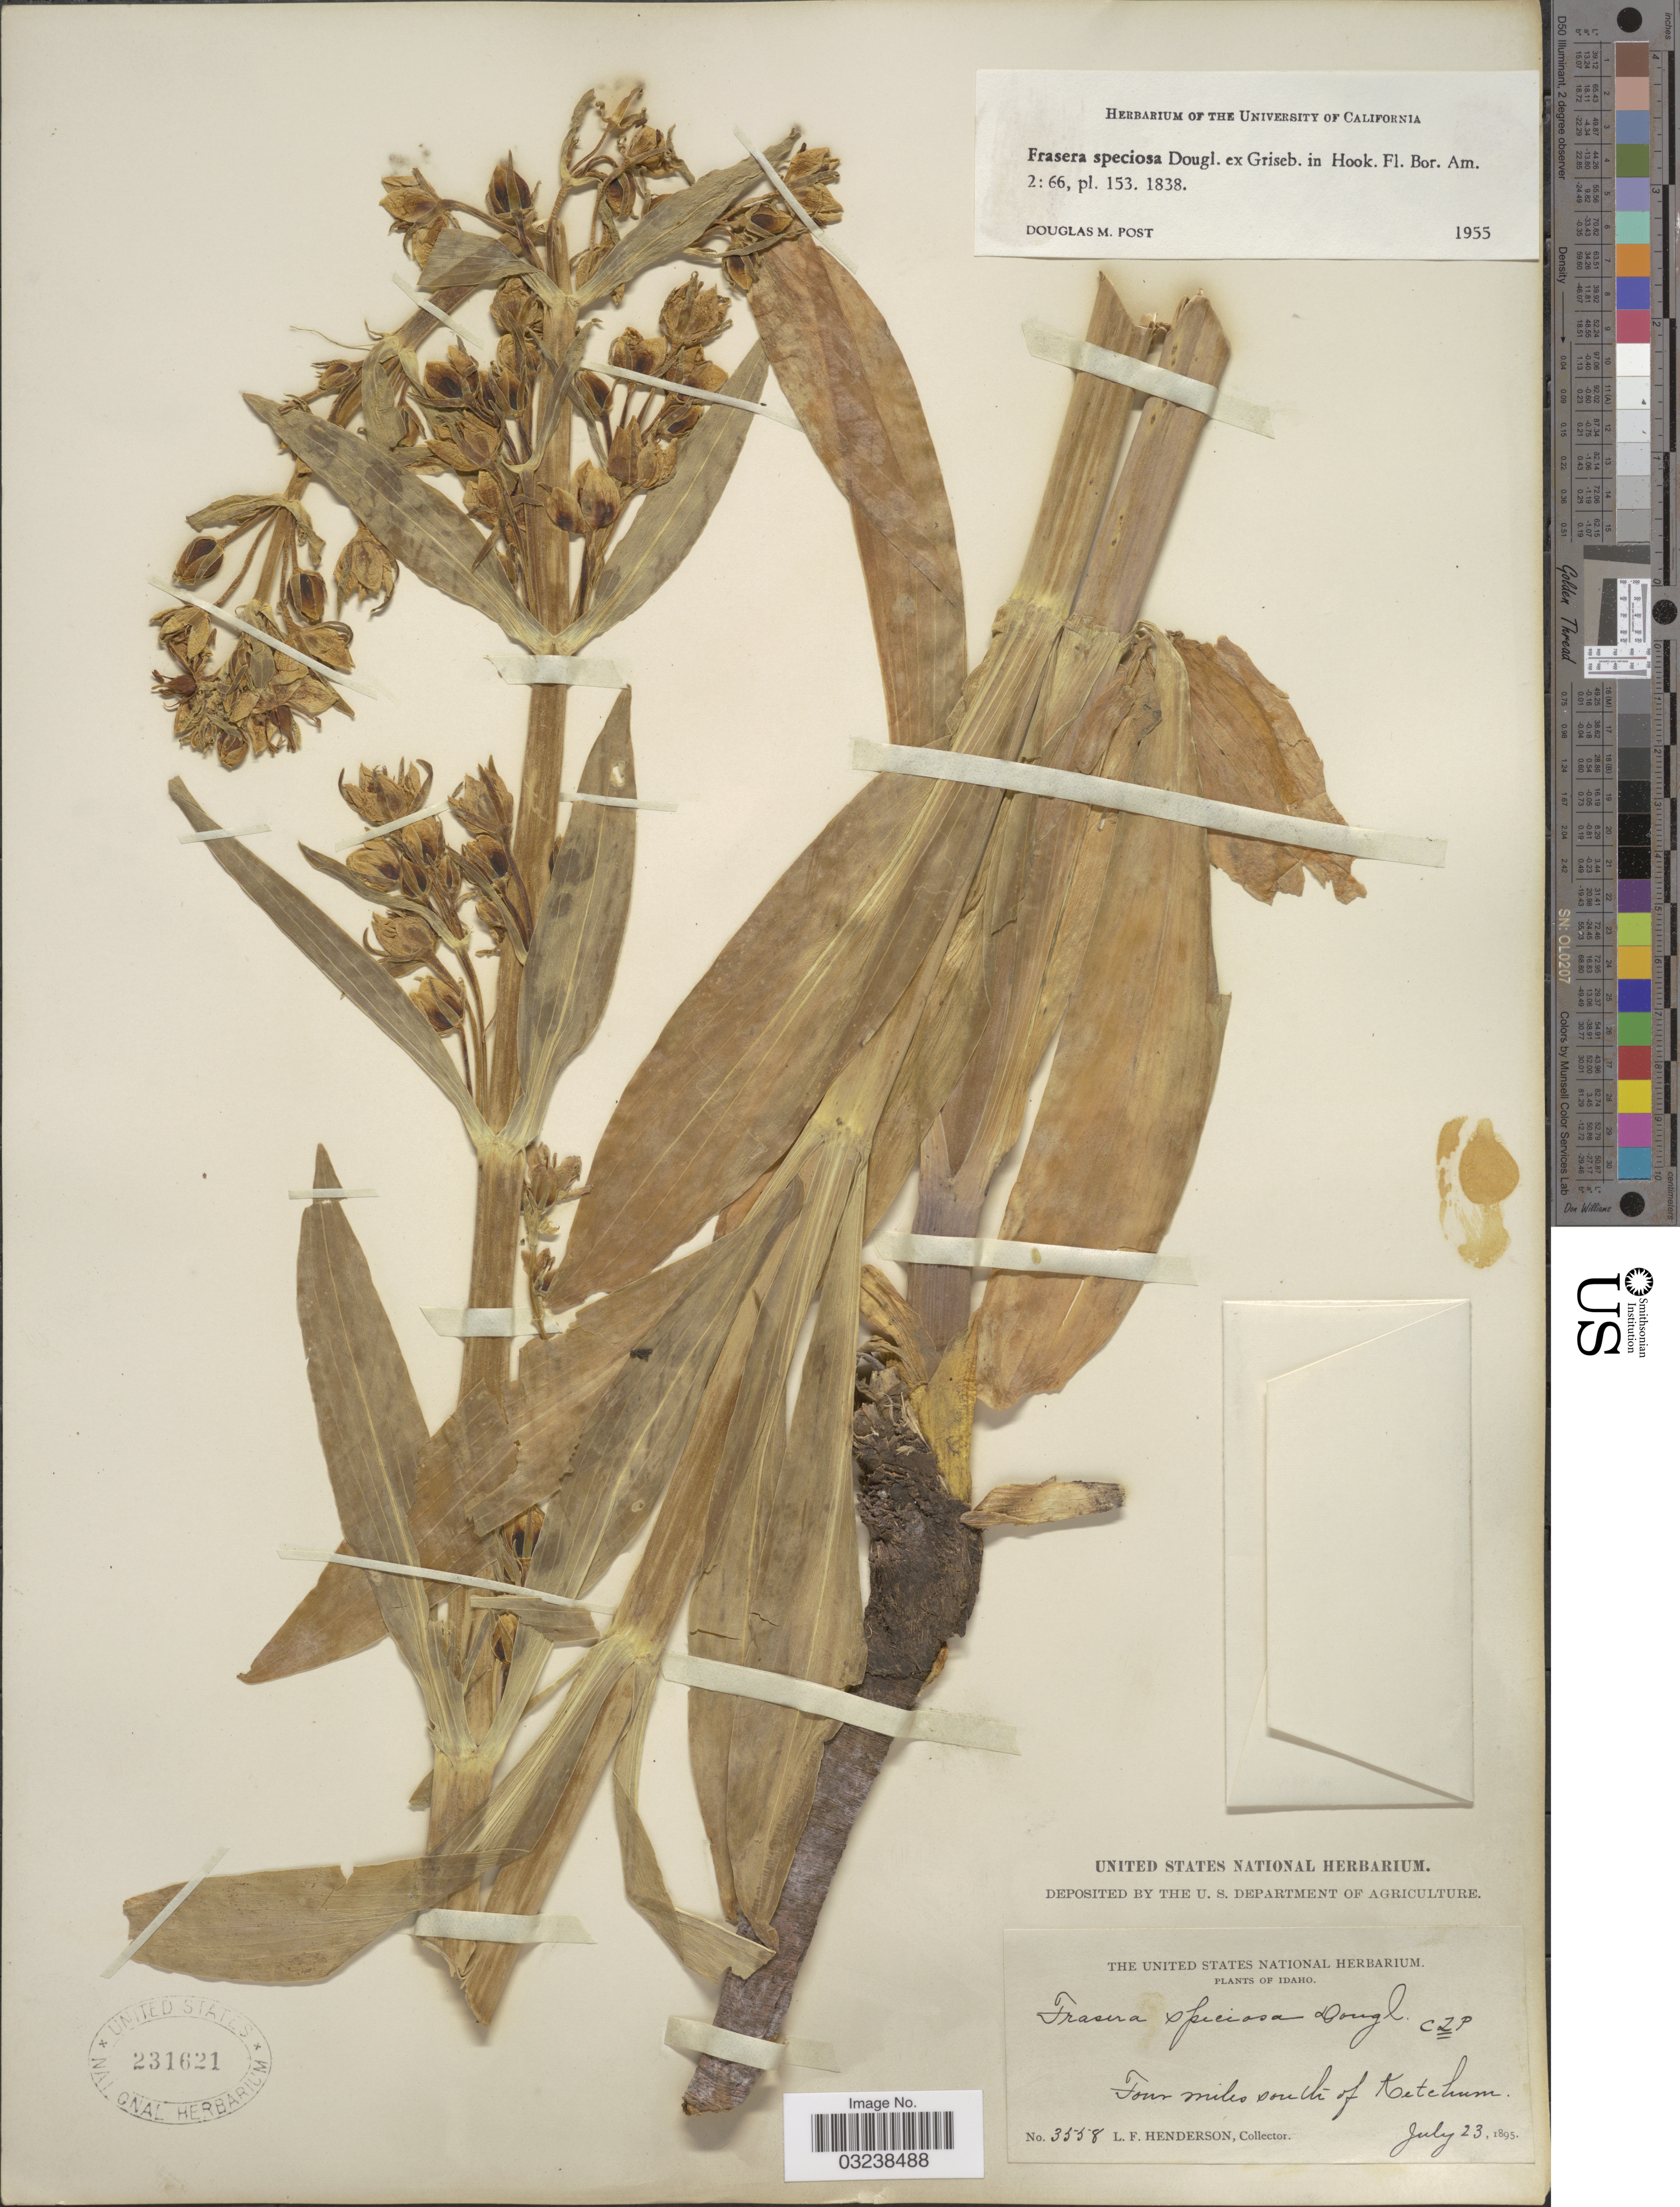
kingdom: Plantae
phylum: Tracheophyta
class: Magnoliopsida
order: Gentianales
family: Gentianaceae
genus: Swertia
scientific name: Swertia radiata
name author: (Kellogg) Kuntze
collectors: L. Henderson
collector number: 3558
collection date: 1895-07-23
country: United States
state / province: Idaho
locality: Four miles south of Ketchum.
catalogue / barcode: US 231621